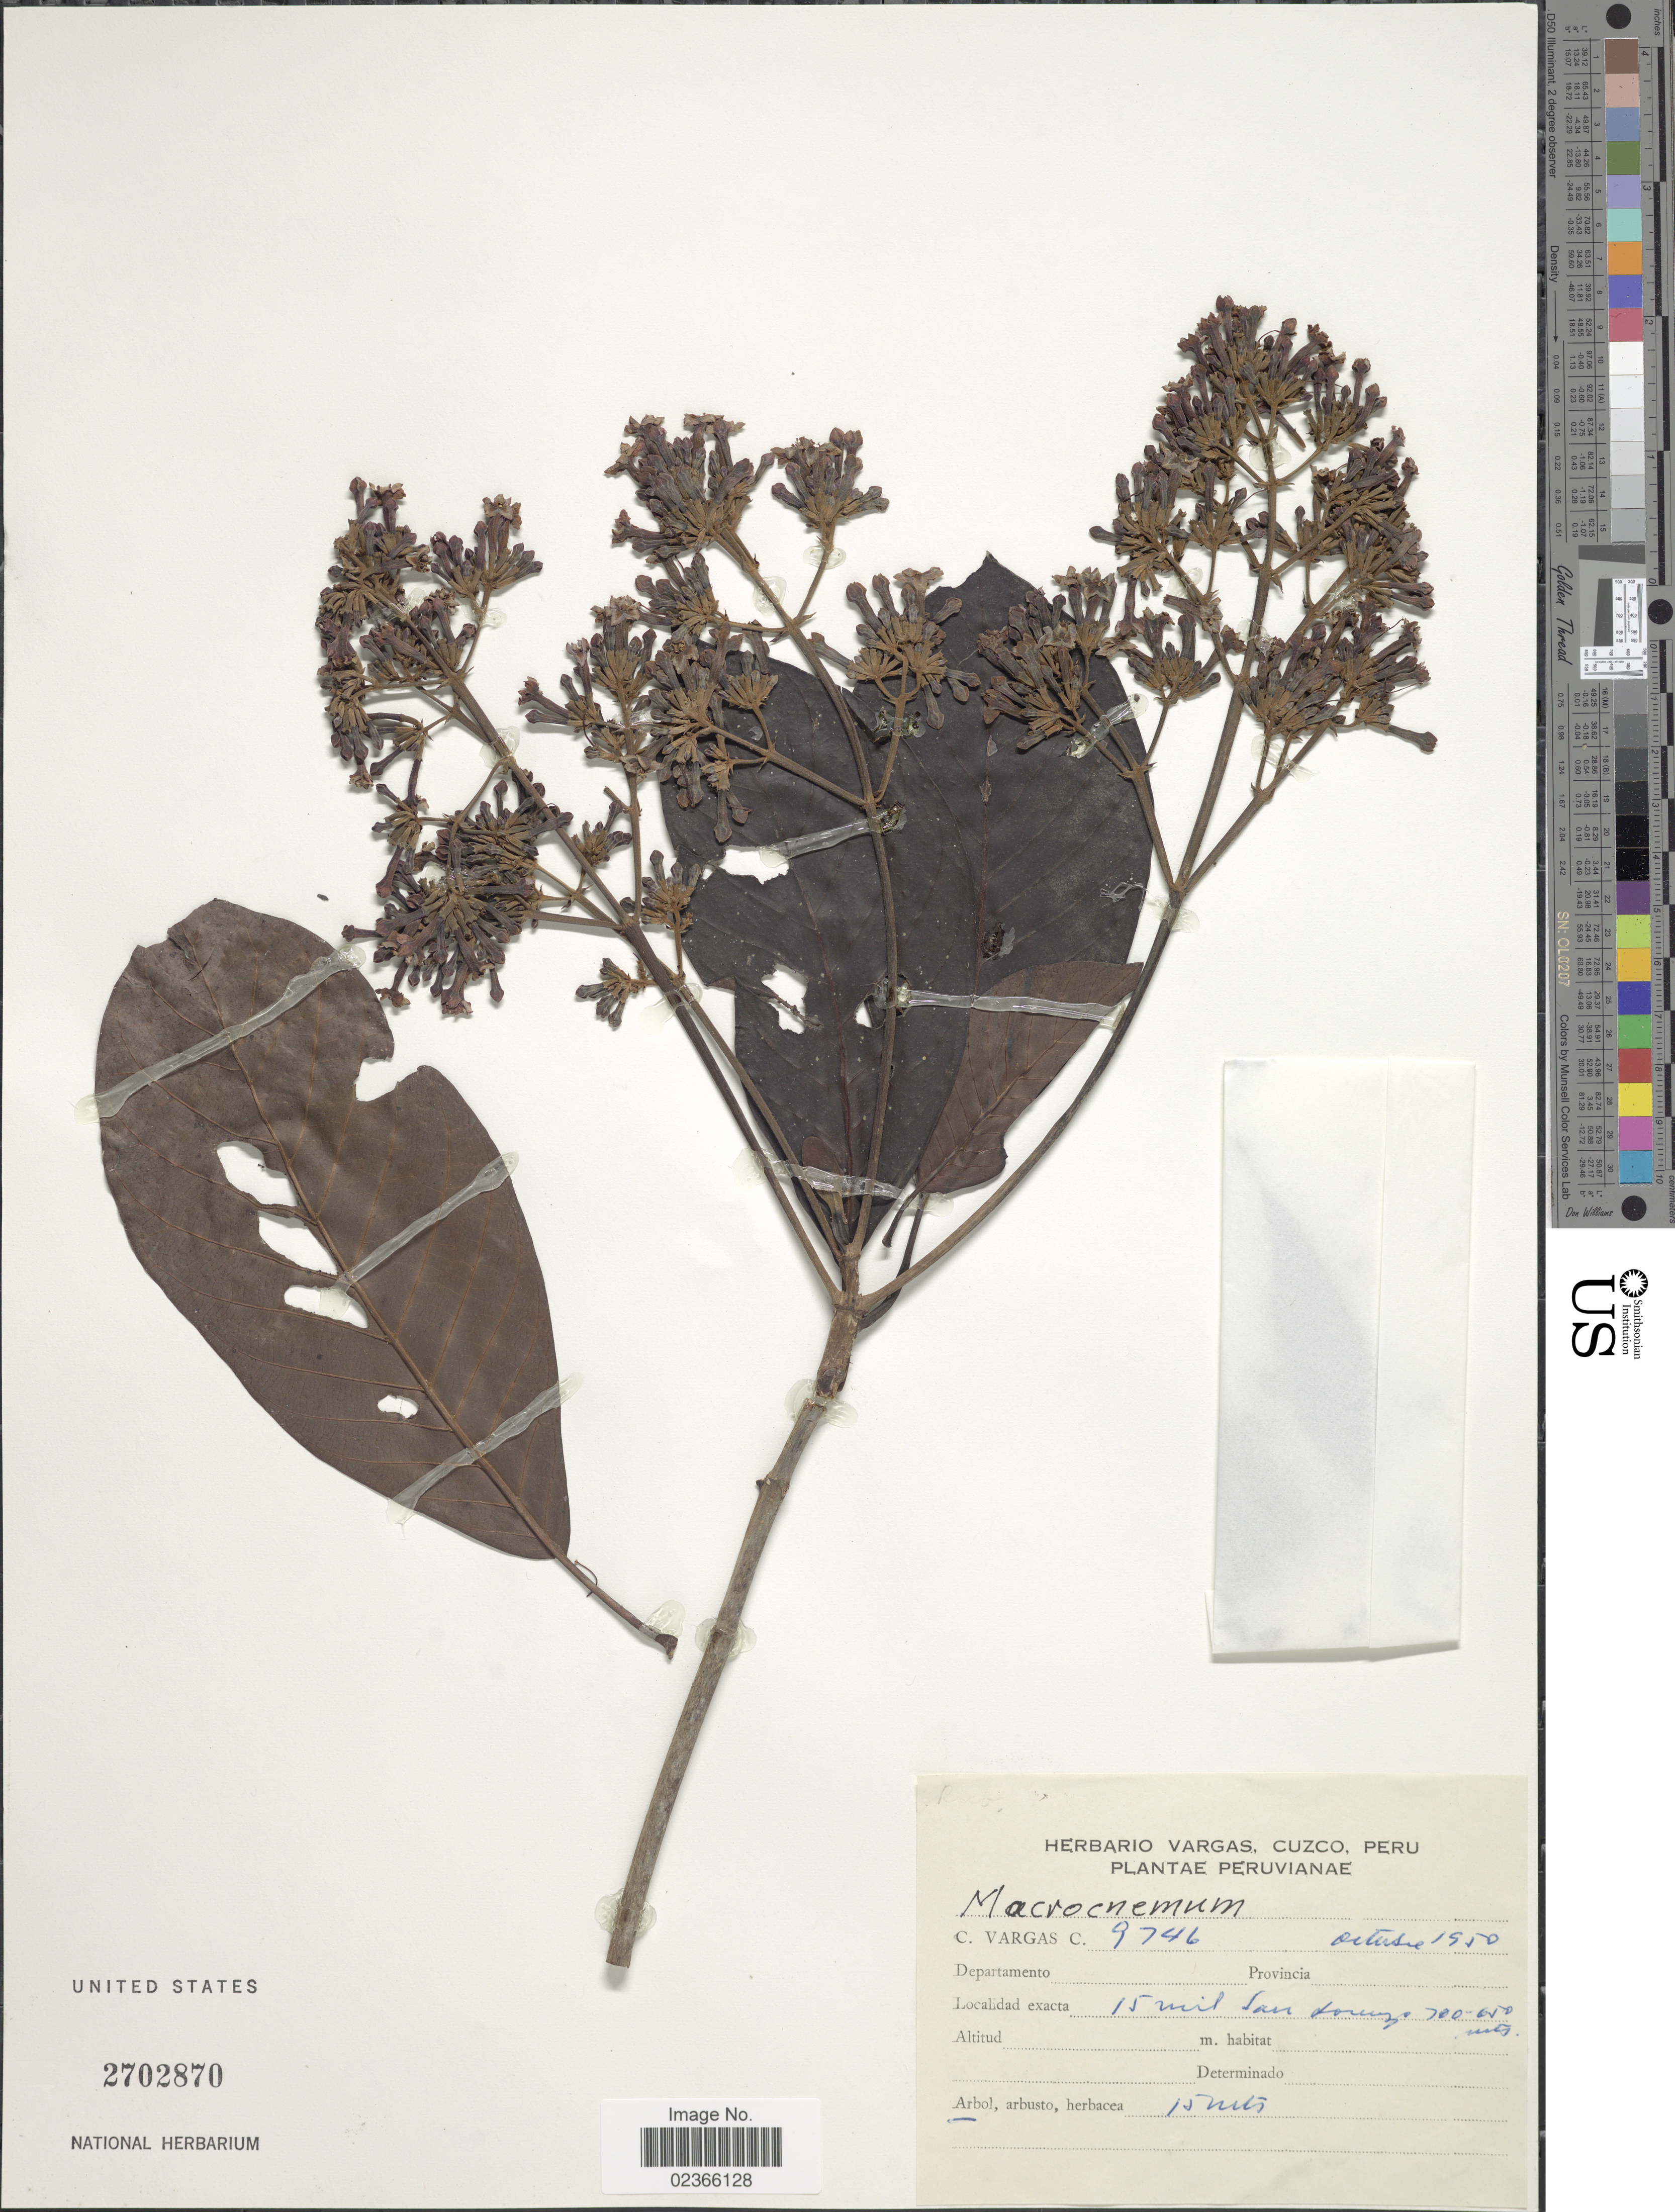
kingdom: Plantae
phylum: Tracheophyta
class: Magnoliopsida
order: Gentianales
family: Rubiaceae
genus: Macrocnemum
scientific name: Macrocnemum sp.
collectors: C. Vargas Calderón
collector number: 9746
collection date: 1950-10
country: Peru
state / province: Cusco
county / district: Quispicanchis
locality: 15 mil San Lorenzo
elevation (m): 650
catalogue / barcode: US 2702870